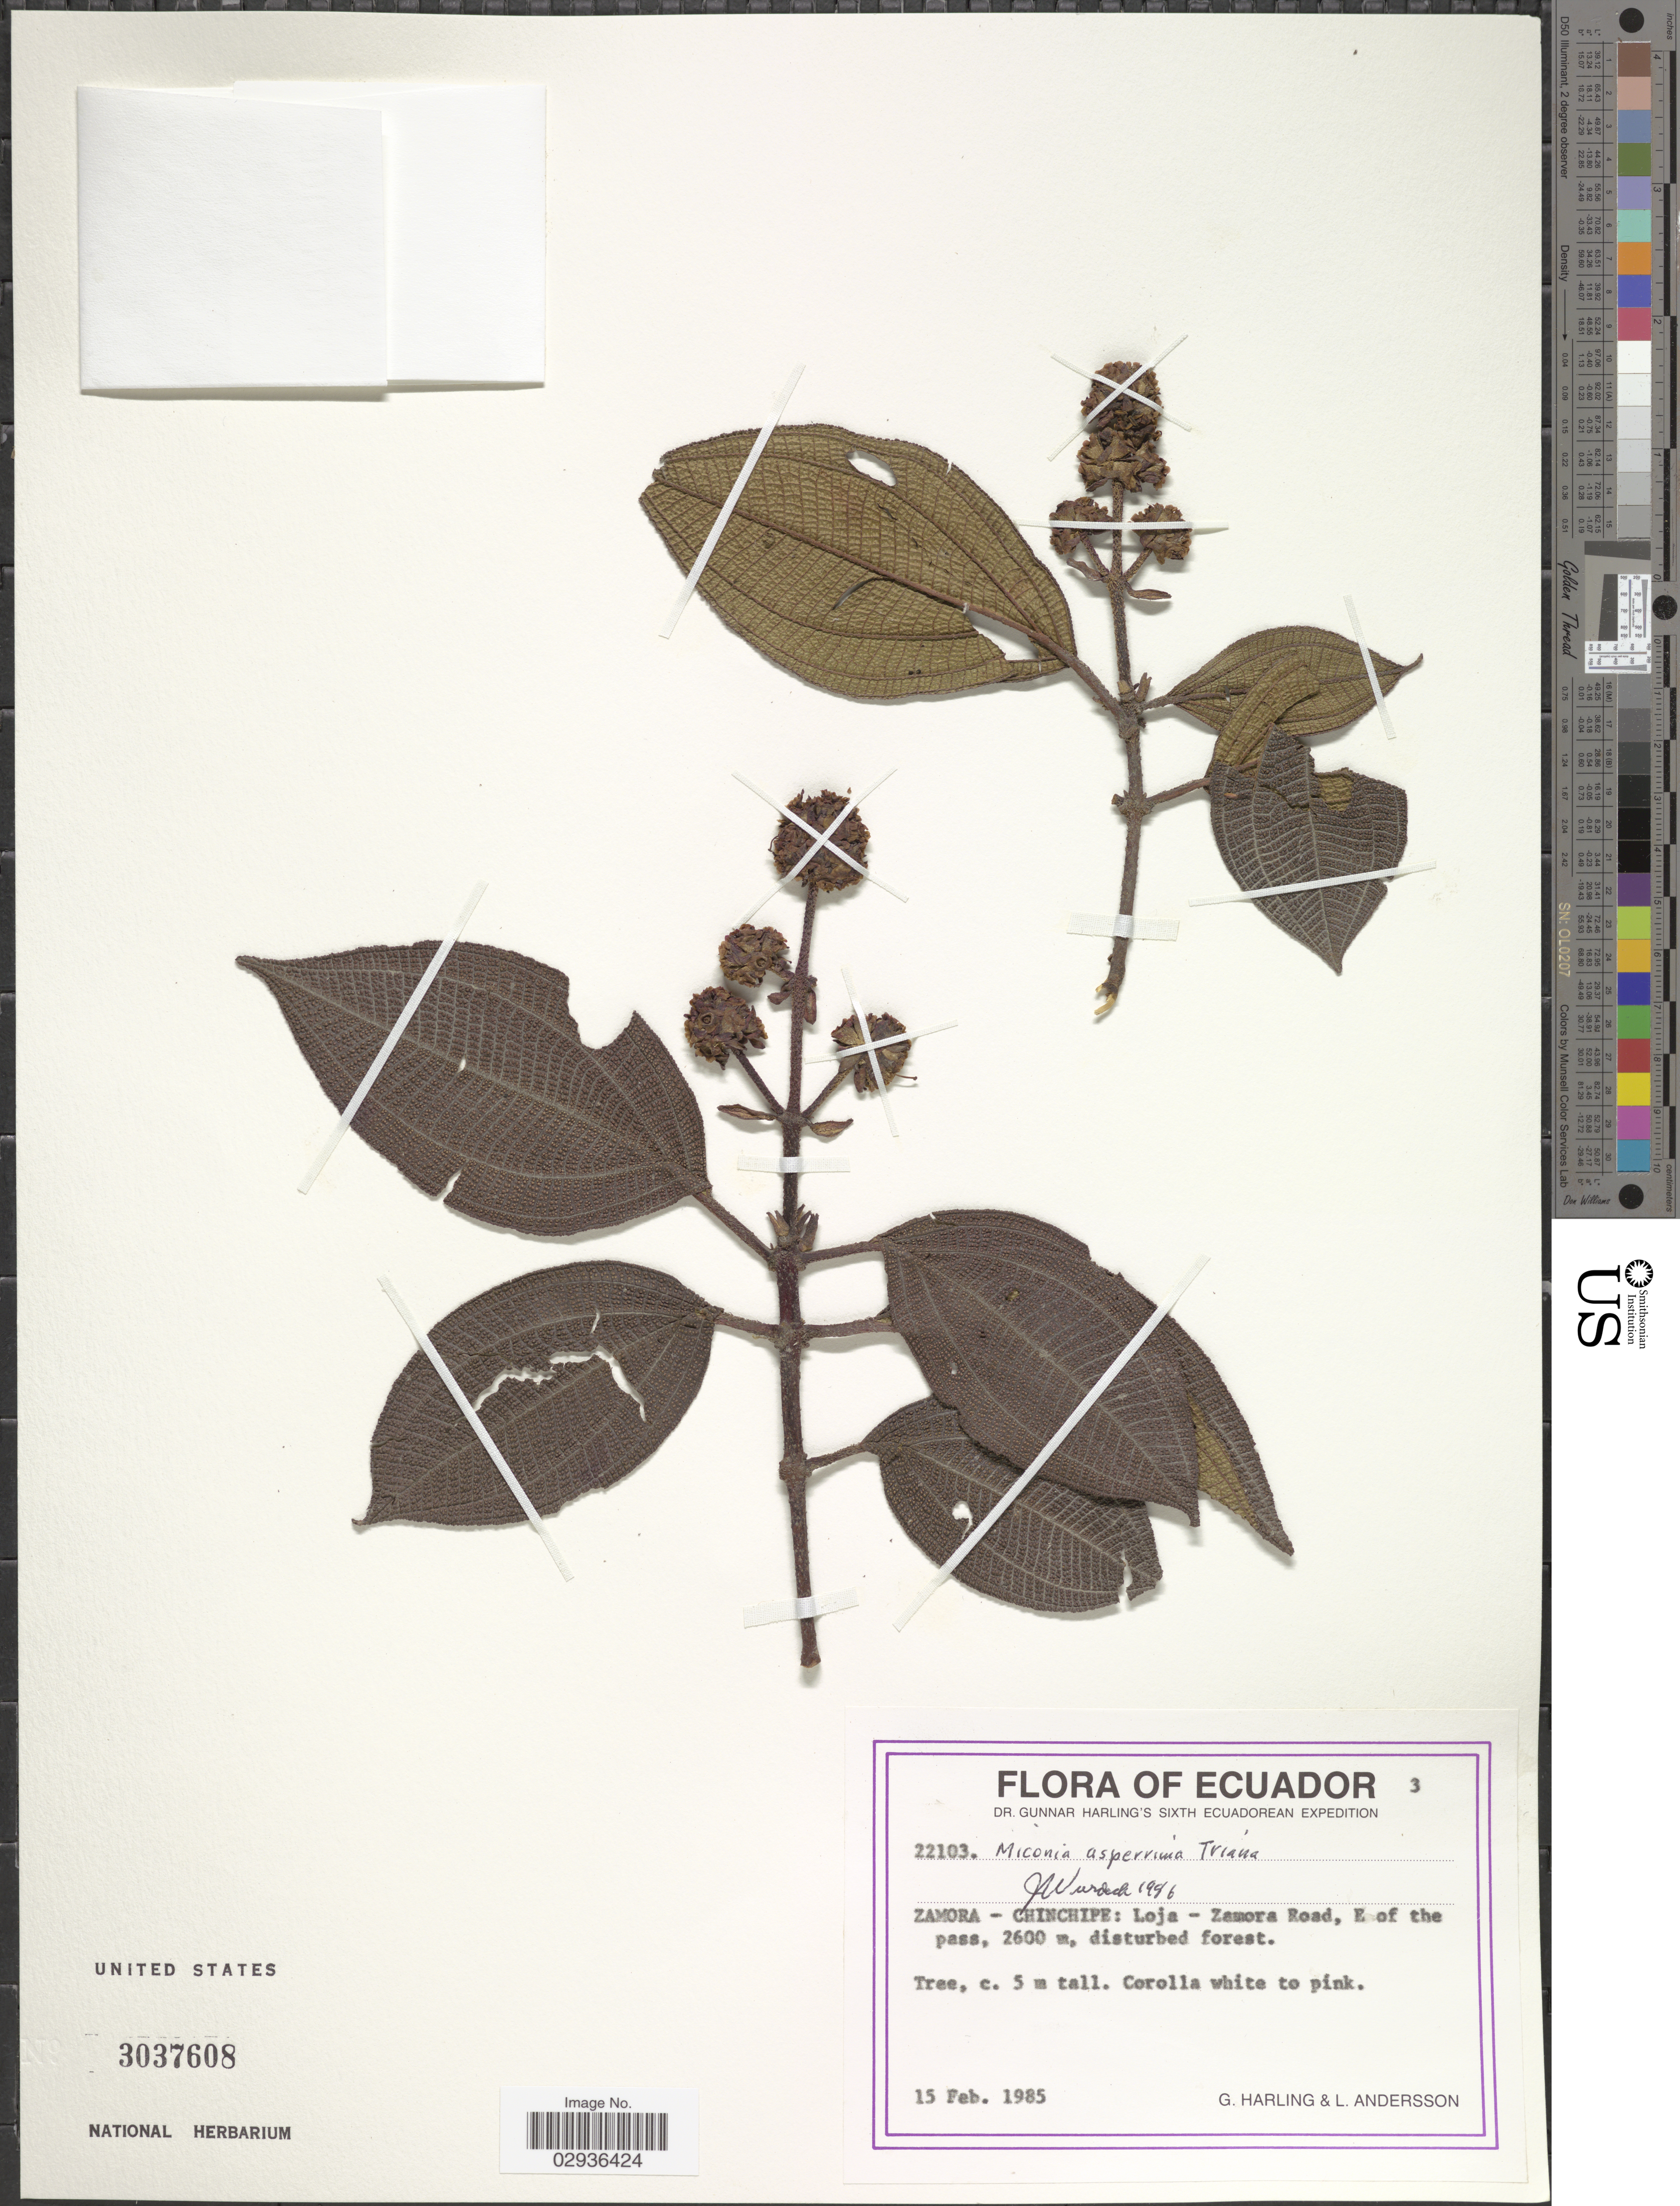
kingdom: Plantae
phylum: Tracheophyta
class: Magnoliopsida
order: Myrtales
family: Melastomataceae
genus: Miconia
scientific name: Miconia asperrima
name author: Triana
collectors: G. Harling & L. Andersson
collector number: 22103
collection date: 1985-02-15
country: Ecuador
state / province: Zamora-Chinchipe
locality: Loja - Zamora Road, E of the pass.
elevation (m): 2600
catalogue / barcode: US 3037608